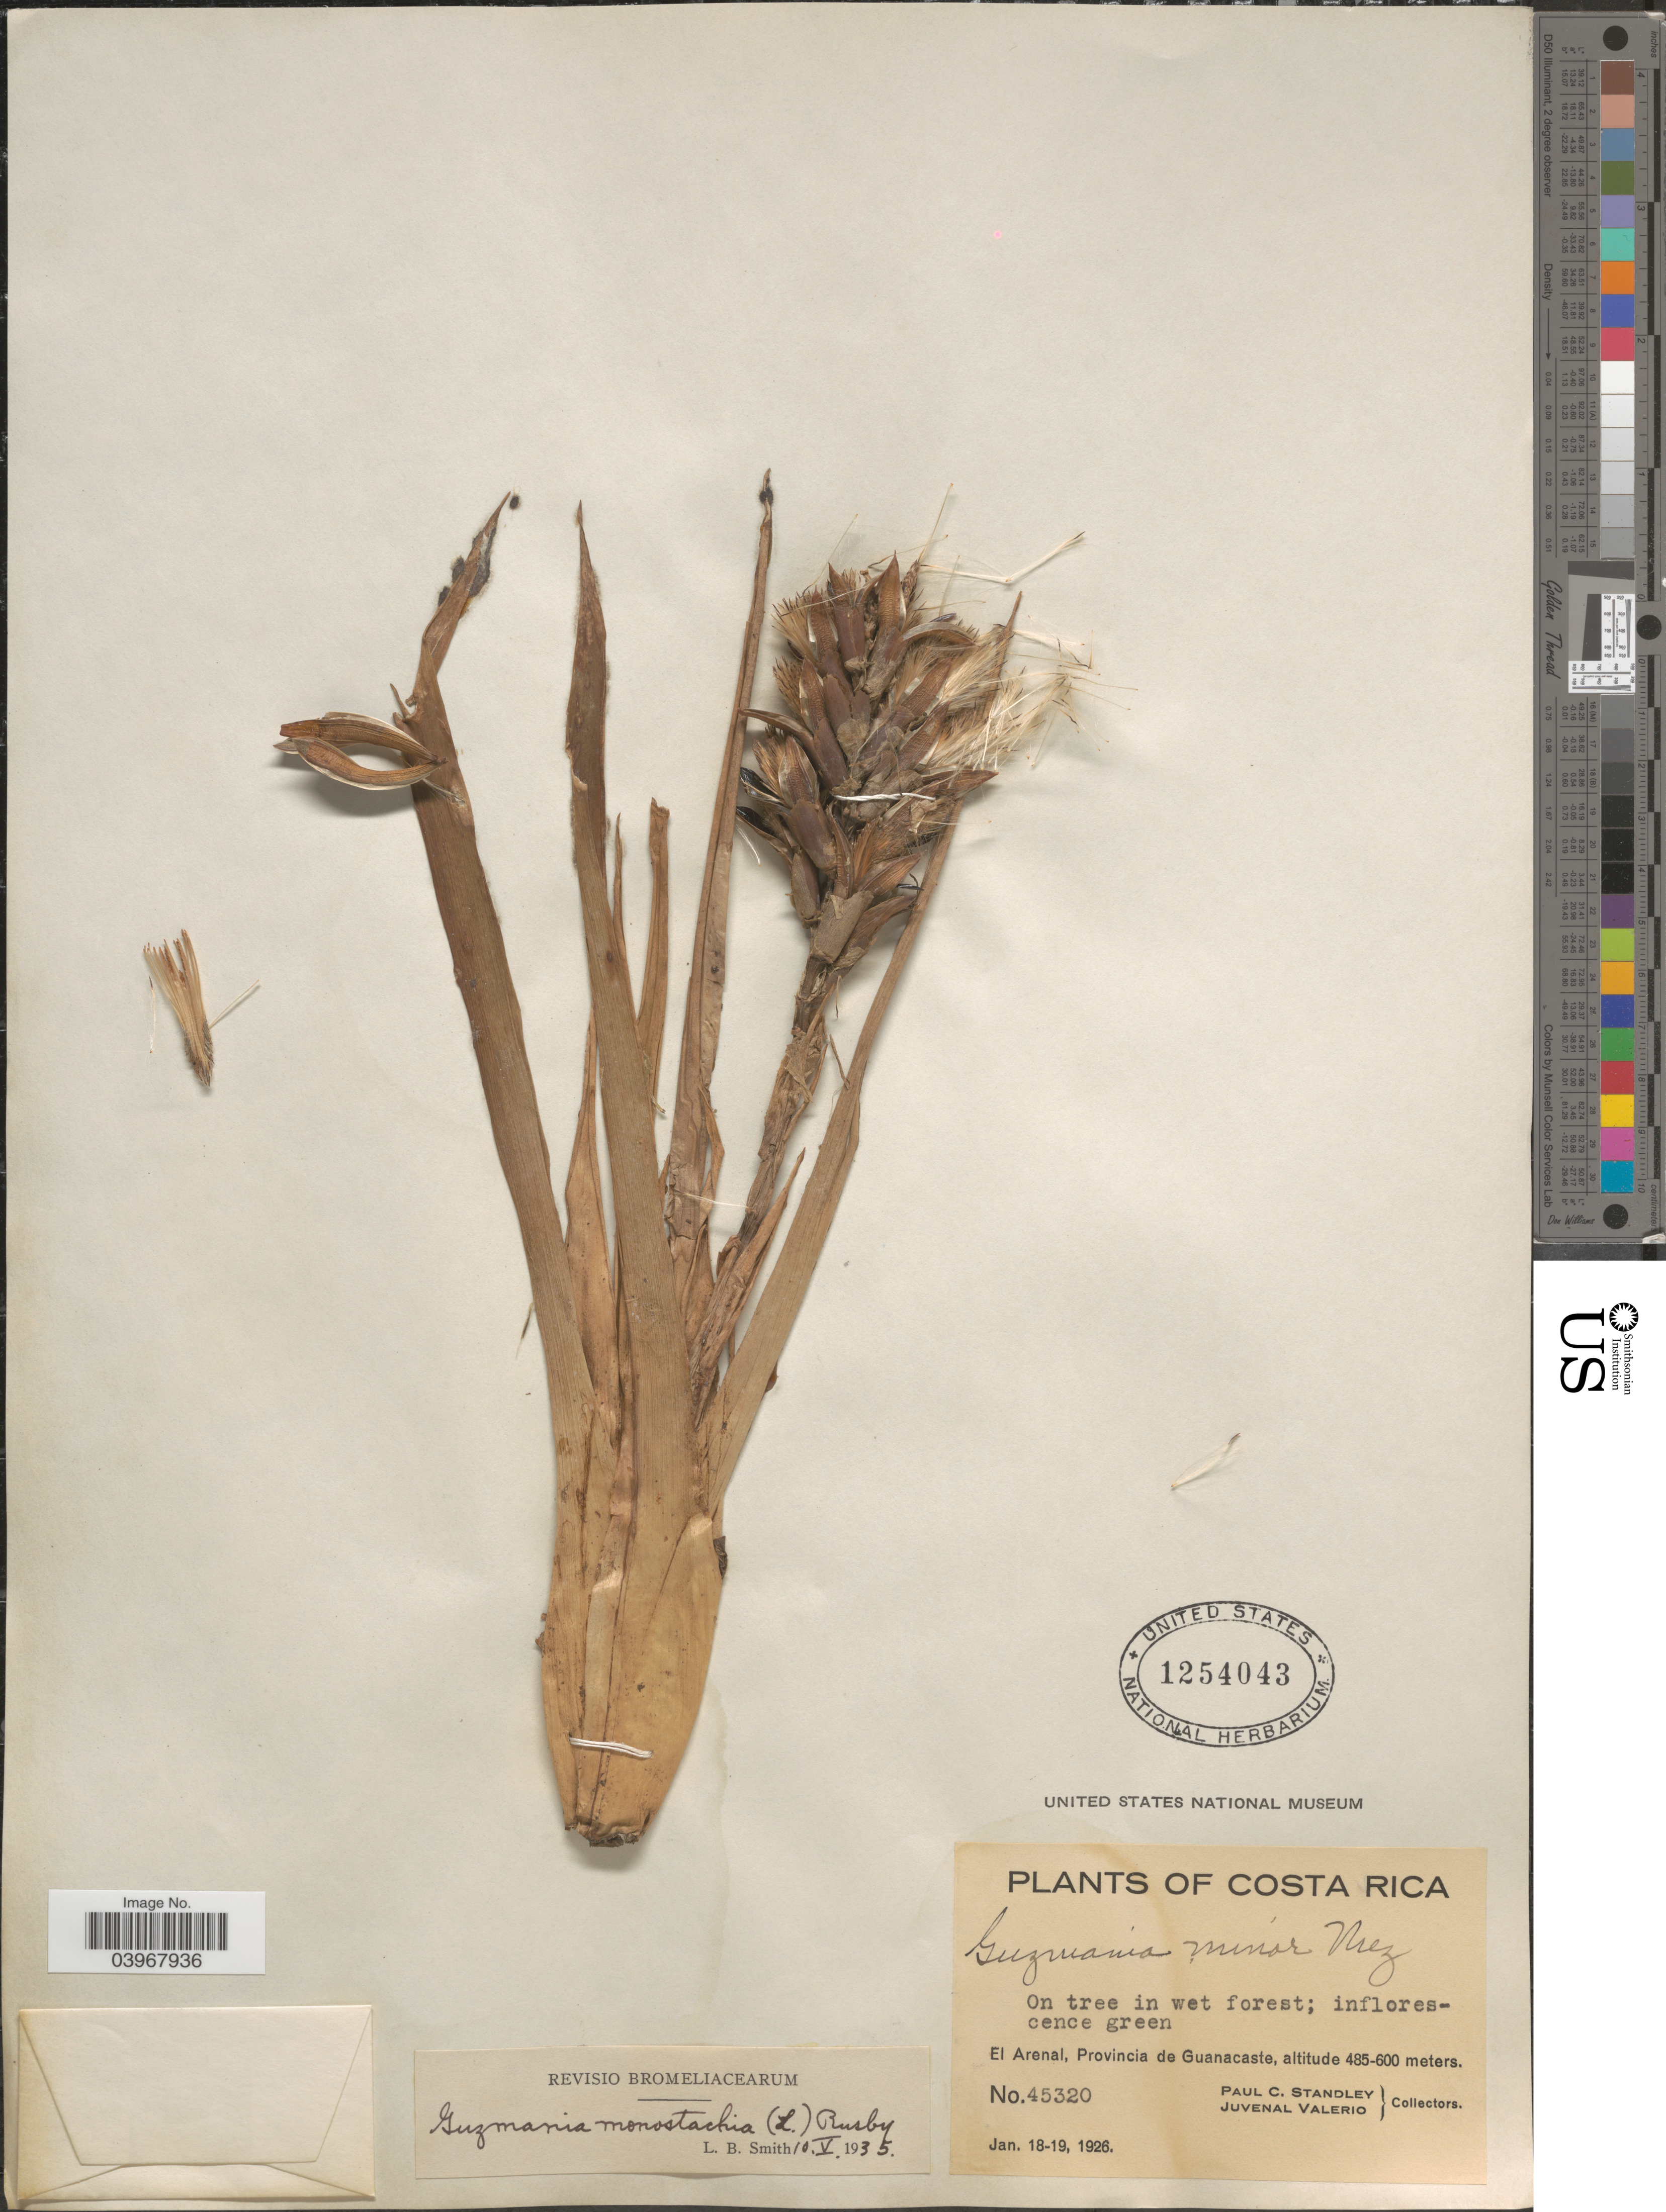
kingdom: Plantae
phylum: Tracheophyta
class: Liliopsida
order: Poales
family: Bromeliaceae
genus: Guzmania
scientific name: Guzmania monostachia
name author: (L.) Rusby ex Mez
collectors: P. C. Standley & J. Valerio R.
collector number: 45320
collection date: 1926-01-18/1926-01-19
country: Costa Rica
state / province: Guanacaste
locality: El Arenal.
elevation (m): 485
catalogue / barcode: US 1254043